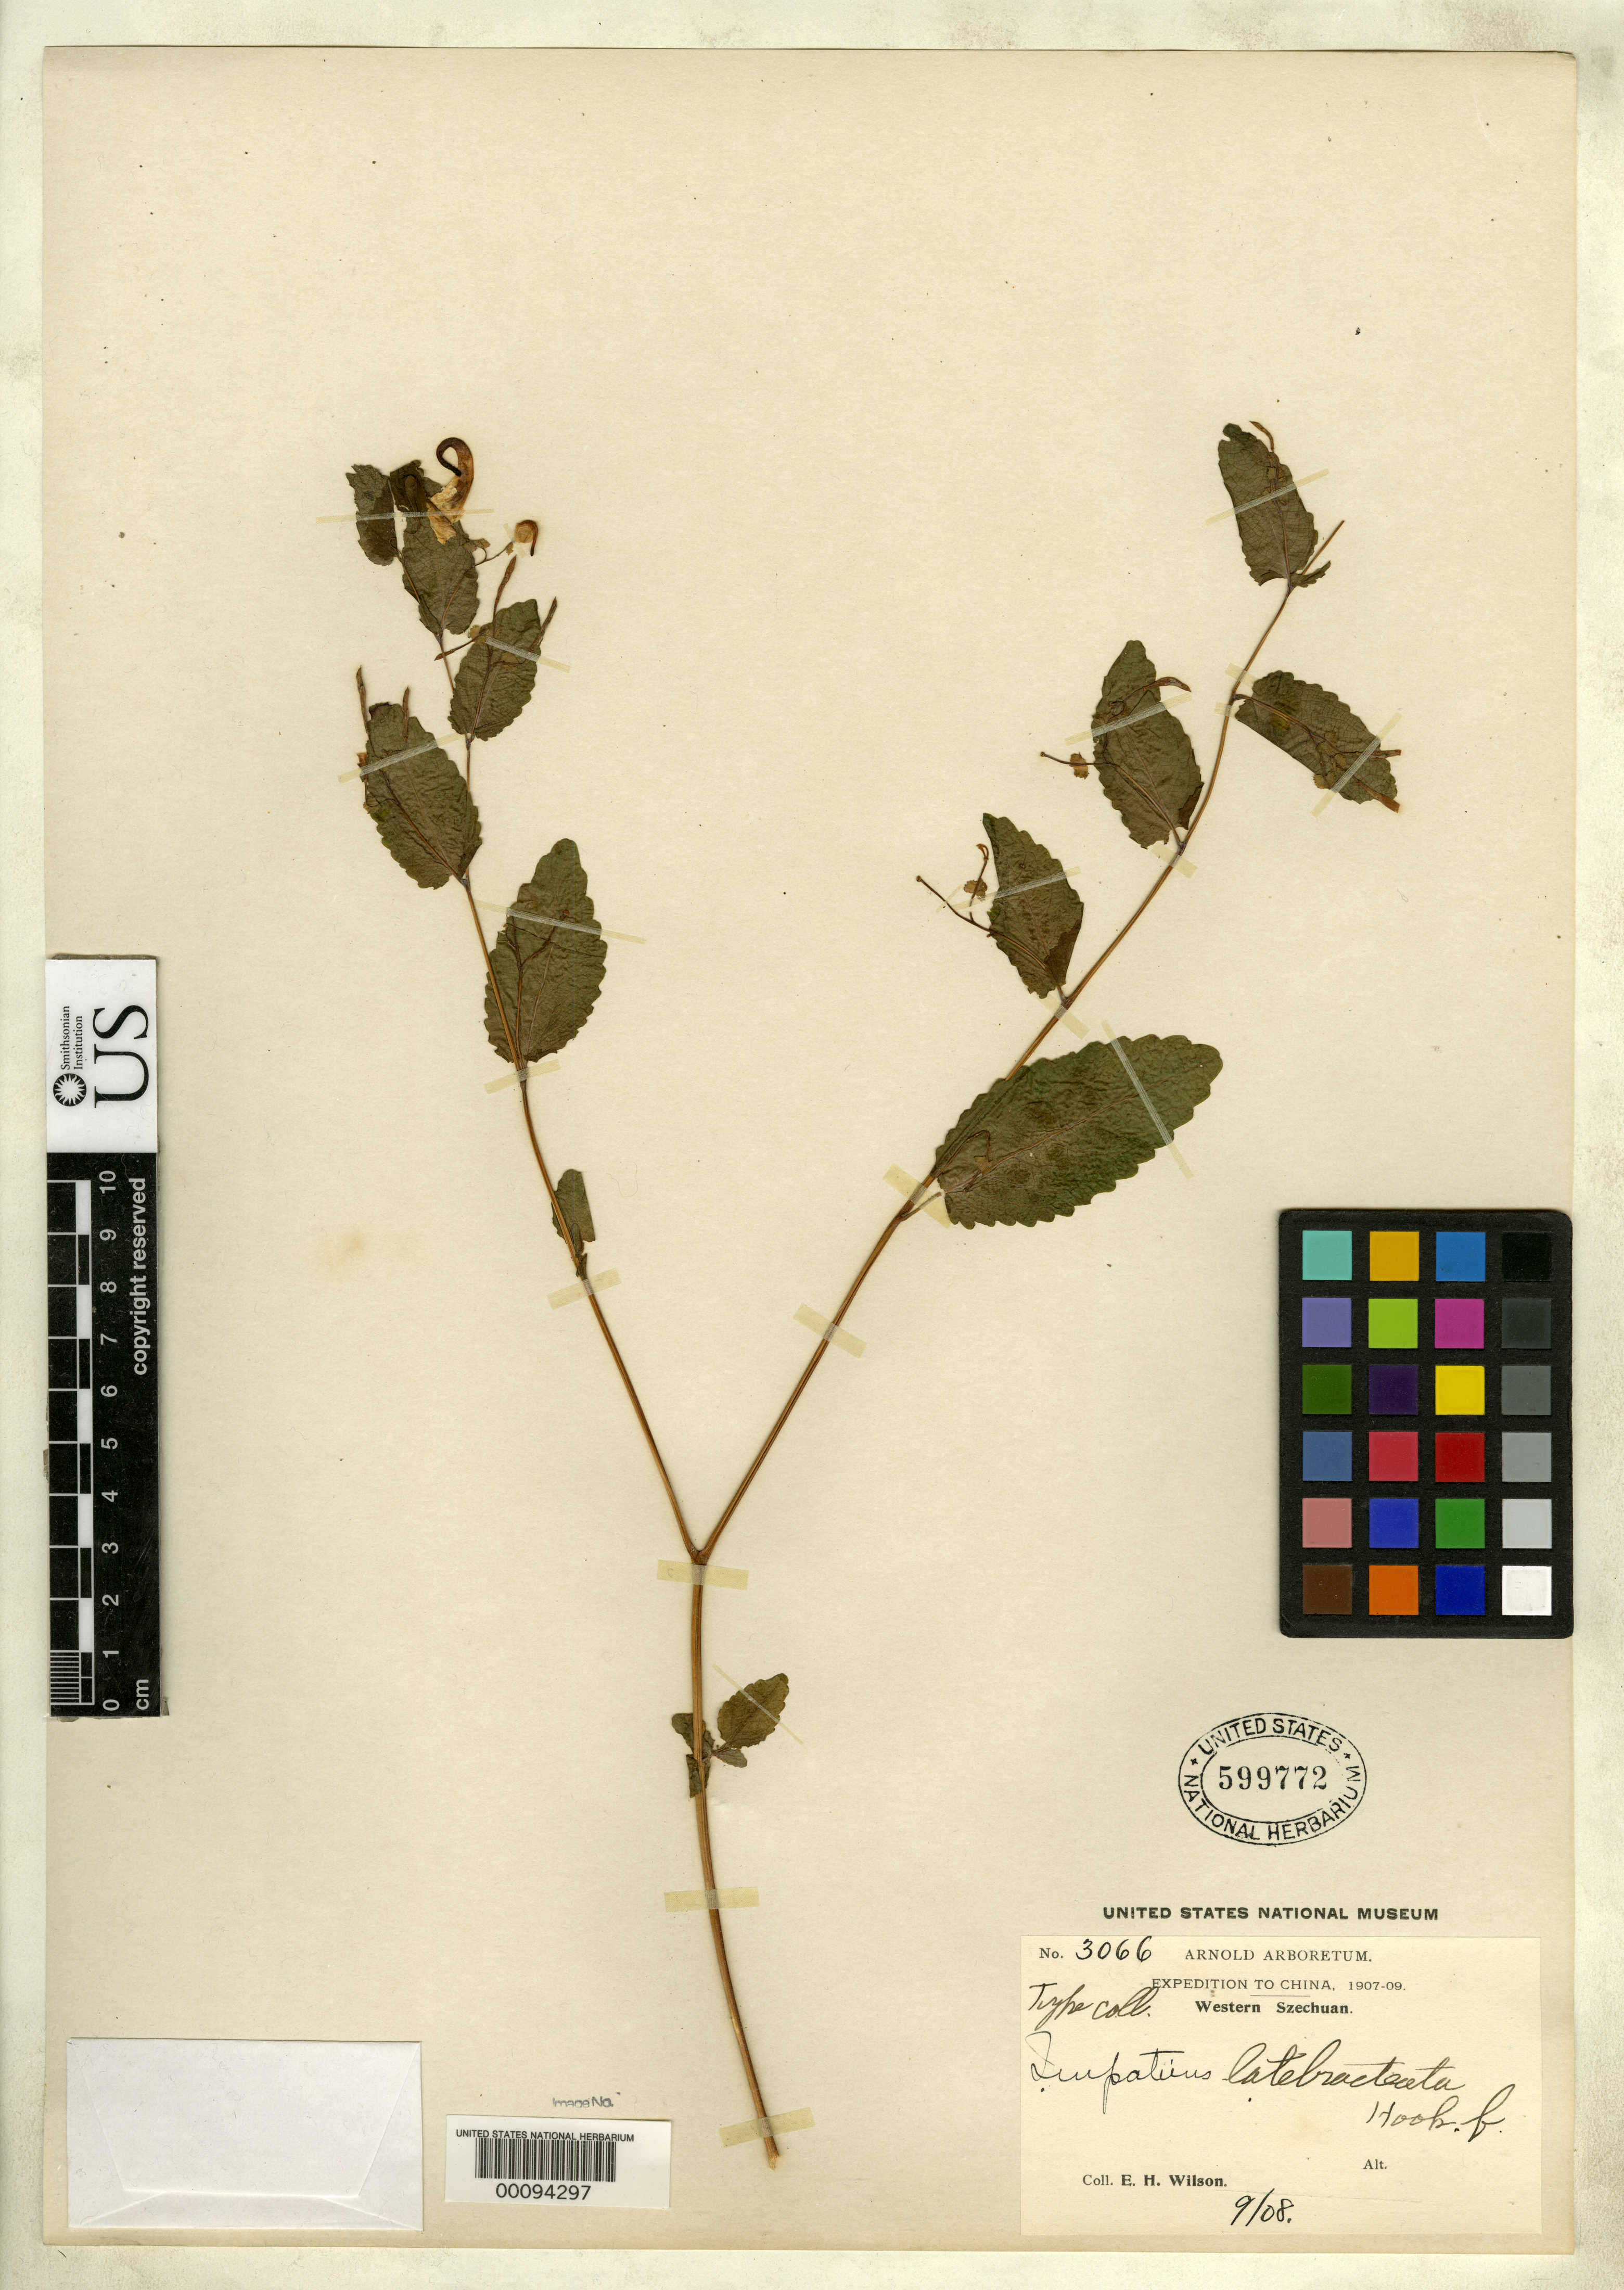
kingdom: Plantae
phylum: Tracheophyta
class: Magnoliopsida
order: Ericales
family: Balsaminaceae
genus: Impatiens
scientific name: Impatiens latebracteata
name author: Hook. f.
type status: Type Collection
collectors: E. H. Wilson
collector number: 3066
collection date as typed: Sep 1908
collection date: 1908-09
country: China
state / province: Sichuan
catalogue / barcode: US 599772